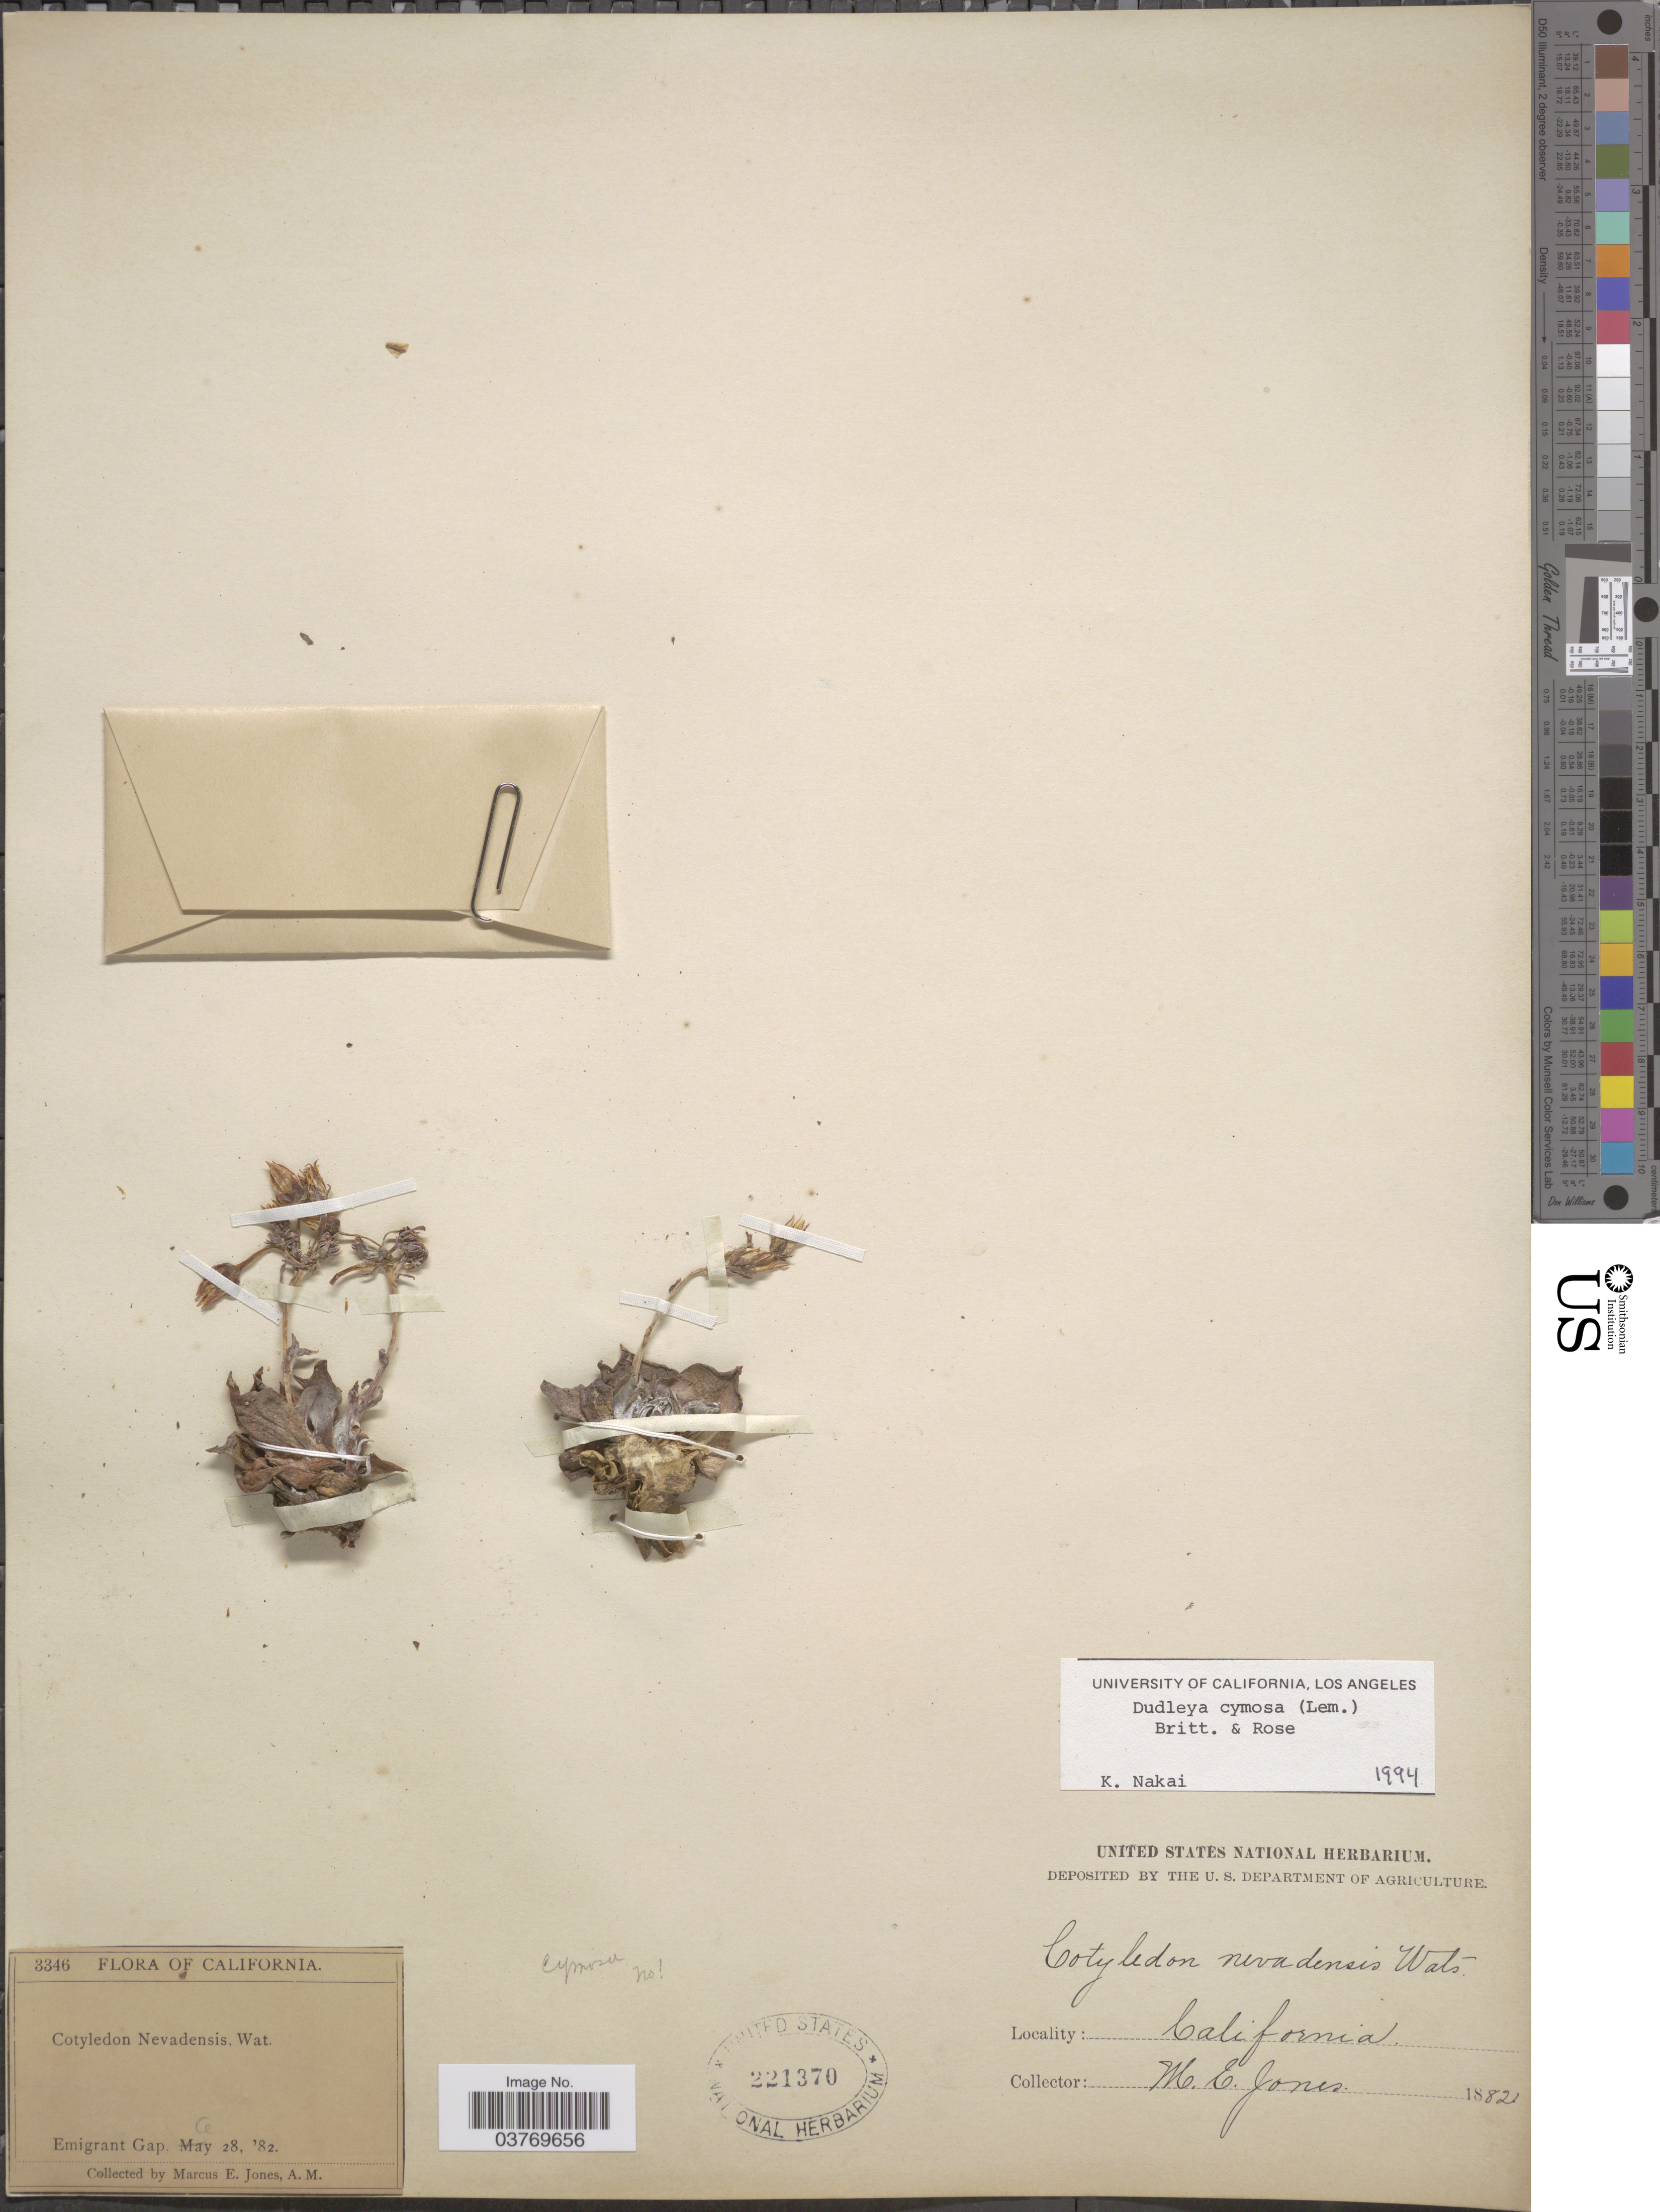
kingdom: Plantae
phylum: Tracheophyta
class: Magnoliopsida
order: Saxifragales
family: Crassulaceae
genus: Dudleya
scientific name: Dudleya cymosa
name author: (Lem.) Britton & Rose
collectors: M. E. Jones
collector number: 3346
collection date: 1882-06-28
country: United States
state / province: California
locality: Emigrant Gap.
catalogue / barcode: US 221370